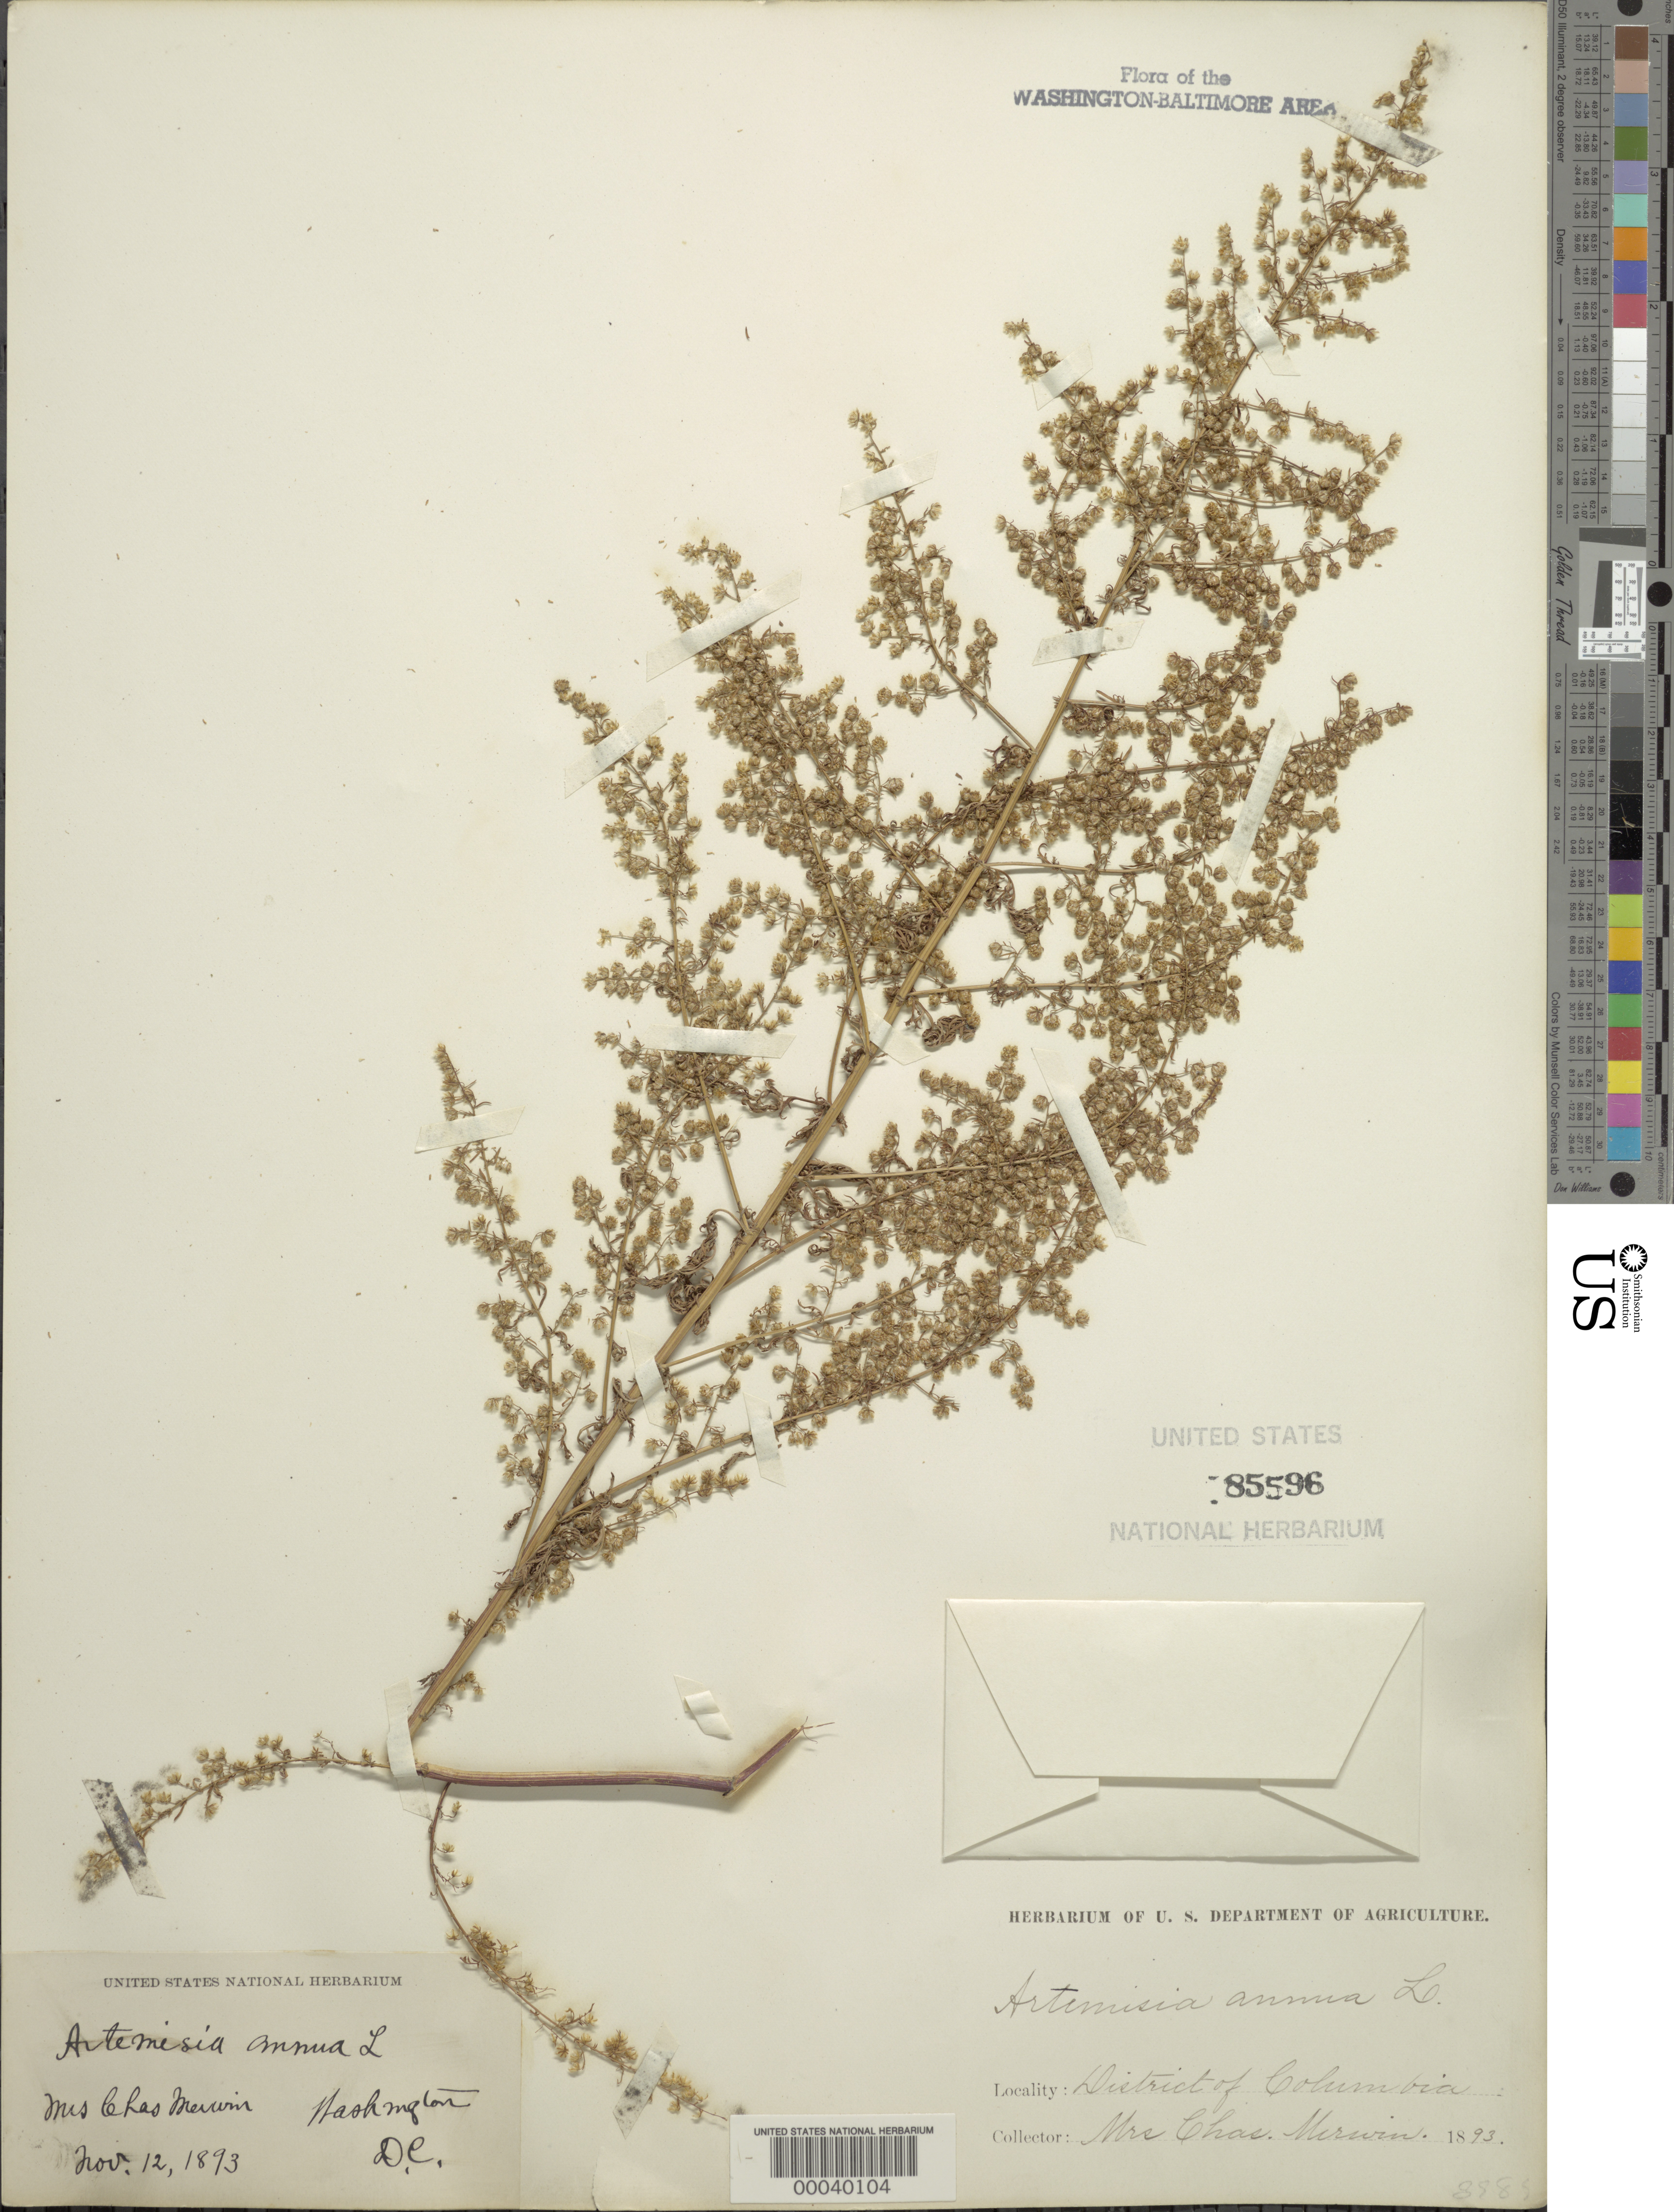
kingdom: Plantae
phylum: Tracheophyta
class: Magnoliopsida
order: Asterales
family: Asteraceae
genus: Artemisia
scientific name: Artemisia annua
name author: L.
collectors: C. Merwin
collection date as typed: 12 Nov 1893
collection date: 1893-11-12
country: United States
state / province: District of Columbia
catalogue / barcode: US 85596